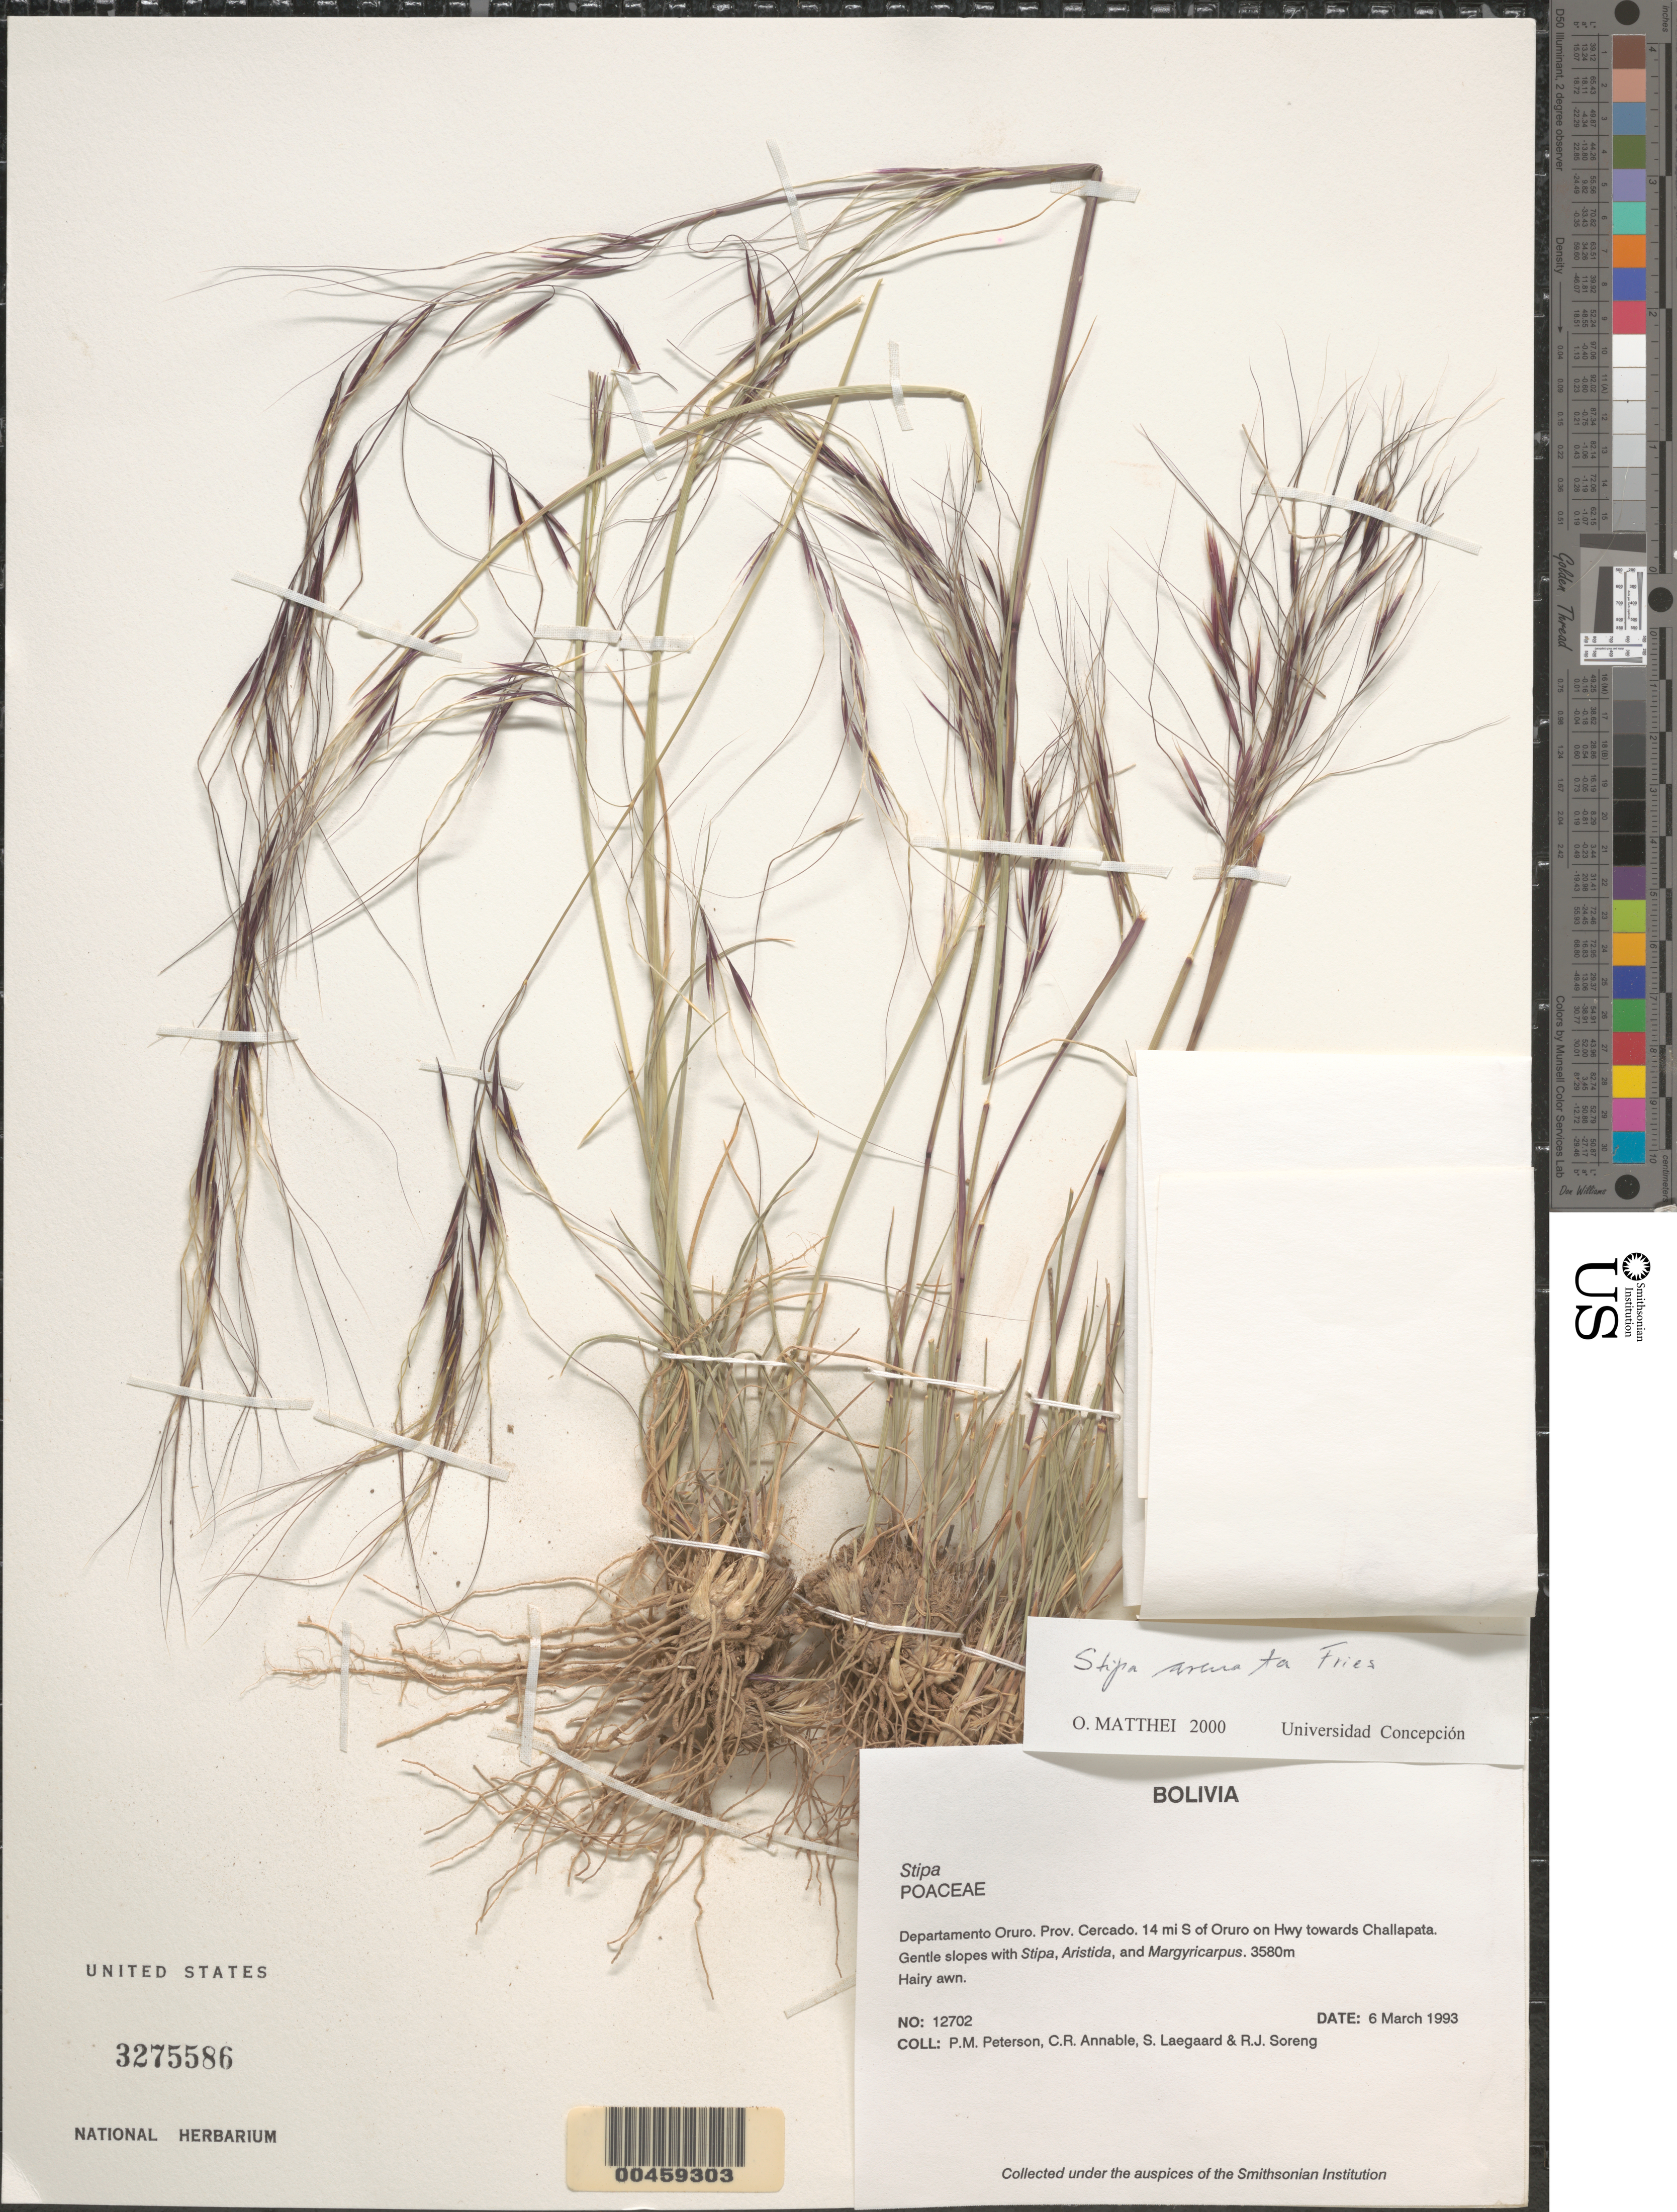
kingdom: Plantae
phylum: Tracheophyta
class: Liliopsida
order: Poales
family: Poaceae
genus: Stipa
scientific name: Stipa sp.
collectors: P. M. Peterson, C. R. Annable, S. Lægaard & R. J. Soreng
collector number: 12702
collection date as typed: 06 Mar 1993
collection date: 1993-03-06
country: Bolivia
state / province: Oruro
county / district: Cercado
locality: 14 mi S of Oruro on Hwy towards Challapata.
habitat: Gentle slopes with Stipa, Aristida, and Margyricarpus.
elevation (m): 3580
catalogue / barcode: US 3275586